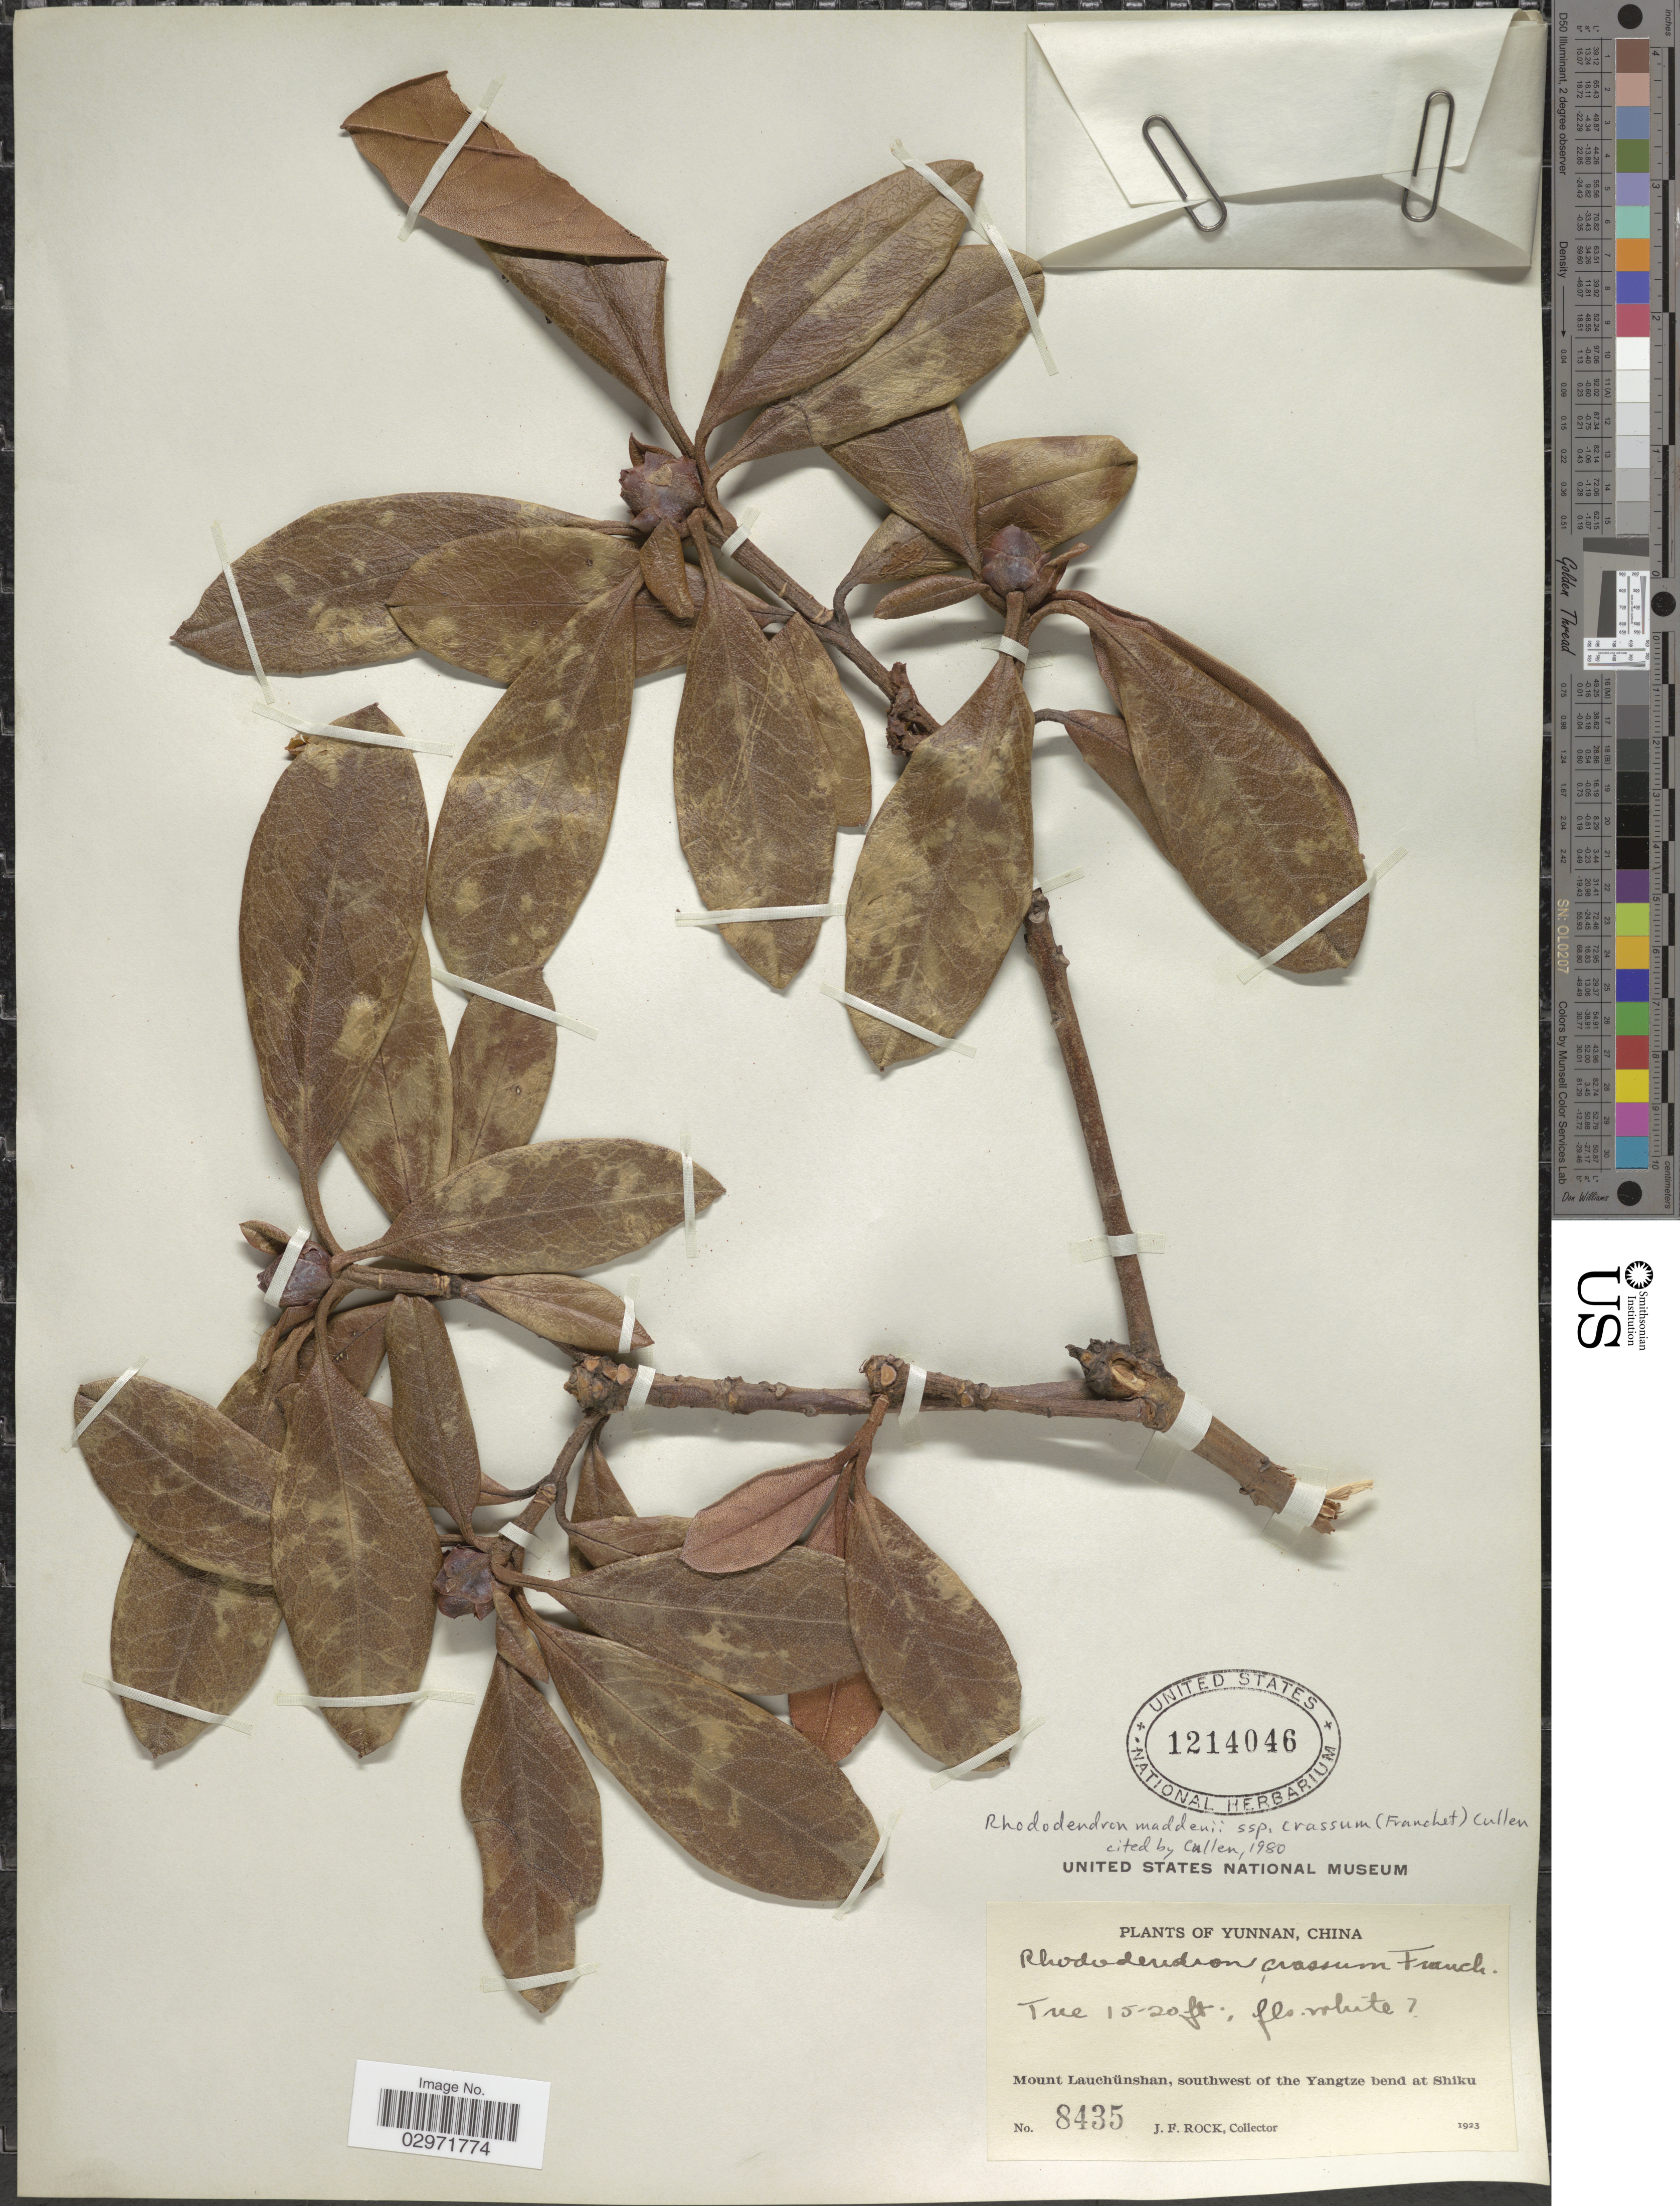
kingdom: Plantae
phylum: Tracheophyta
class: Magnoliopsida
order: Ericales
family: Ericaceae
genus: Rhododendron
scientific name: Rhododendron maddenii subsp. crassum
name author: (Franch.) Cullen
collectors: J. Rock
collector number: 8435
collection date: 1923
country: China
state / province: Yunnan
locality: Mount Lauchünshan, southwest of the Yangtze bend at Shiku.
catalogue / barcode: US 1214046